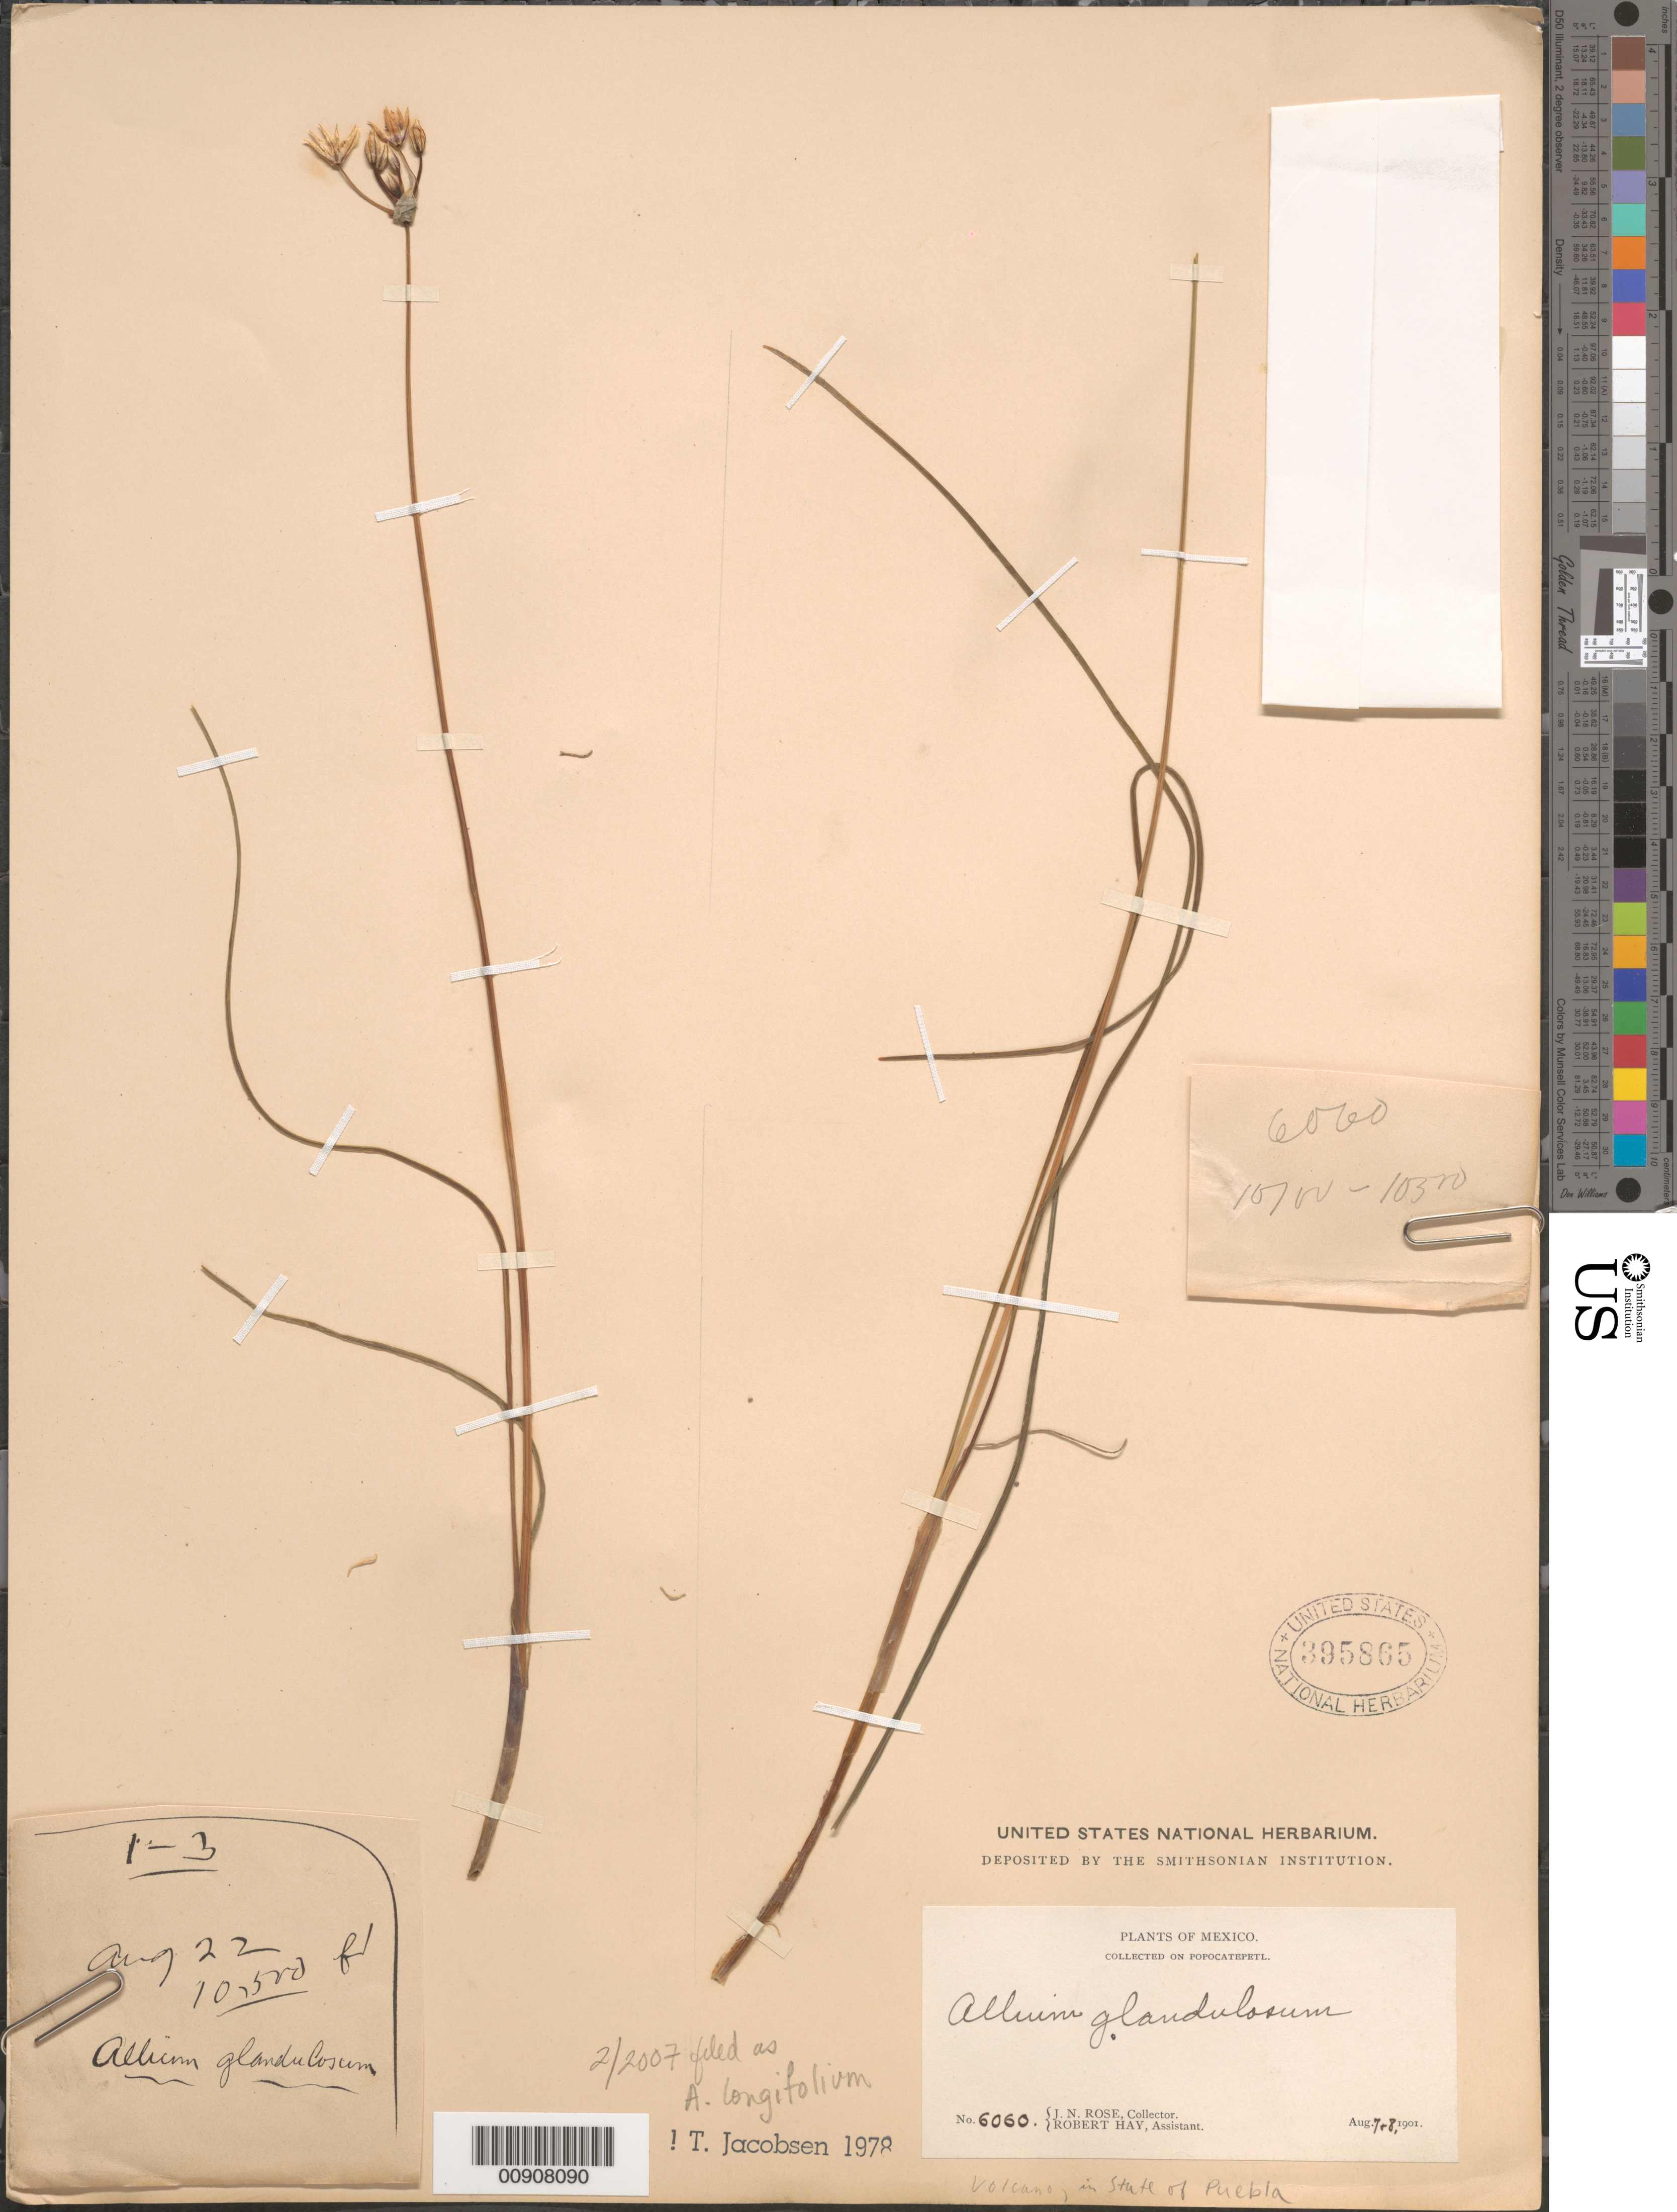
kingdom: Plantae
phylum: Tracheophyta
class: Liliopsida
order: Asparagales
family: Amaryllidaceae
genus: Allium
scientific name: Allium longifolium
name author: (Kunth) Spreng.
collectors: J. N. Rose & R. Hay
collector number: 6060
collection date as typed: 07 Aug 1901 to 08 Aug 1901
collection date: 1901-08-07/1901-08-08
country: Mexico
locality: Popocatepetl.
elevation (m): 3048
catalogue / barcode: US 395865